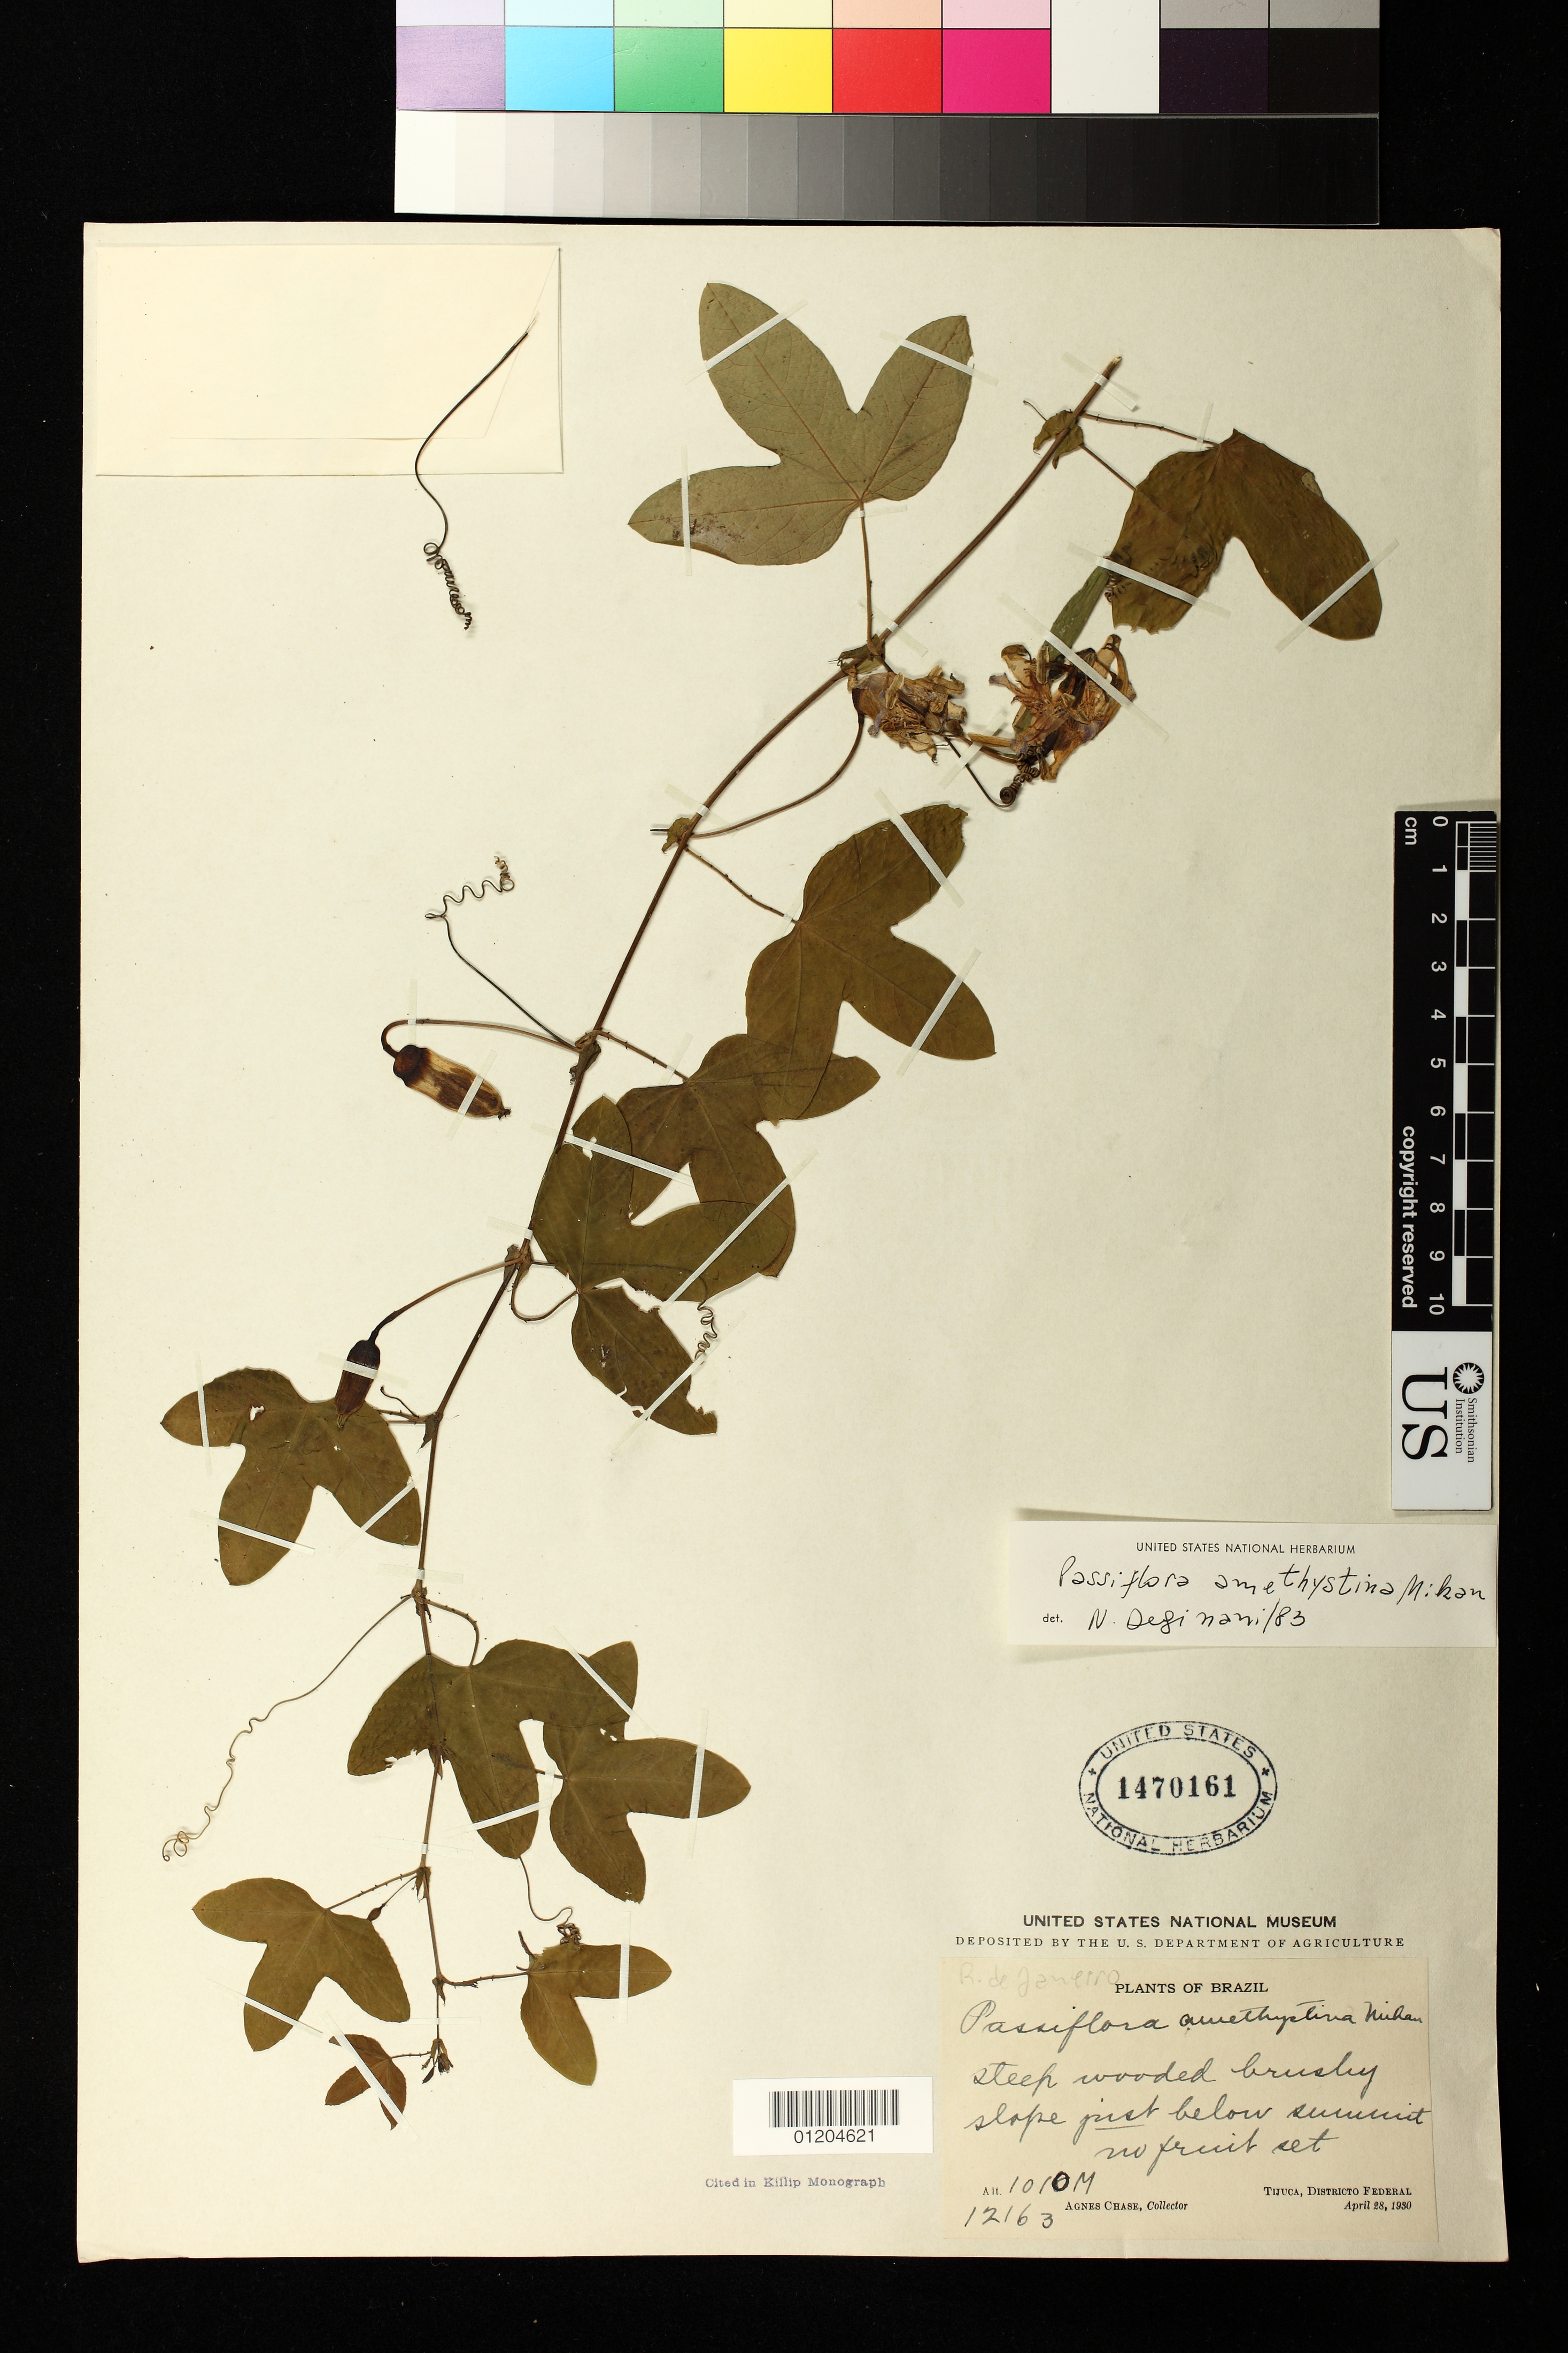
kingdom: Plantae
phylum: Tracheophyta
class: Magnoliopsida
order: Malpighiales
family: Passifloraceae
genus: Passiflora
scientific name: Passiflora amethystina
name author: J.C. Mikan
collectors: A. Chase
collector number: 12163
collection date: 1930-04-28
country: Brazil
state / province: Rio de Janeiro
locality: Districto Federal: Tijuca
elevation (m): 1010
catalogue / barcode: US 1470161